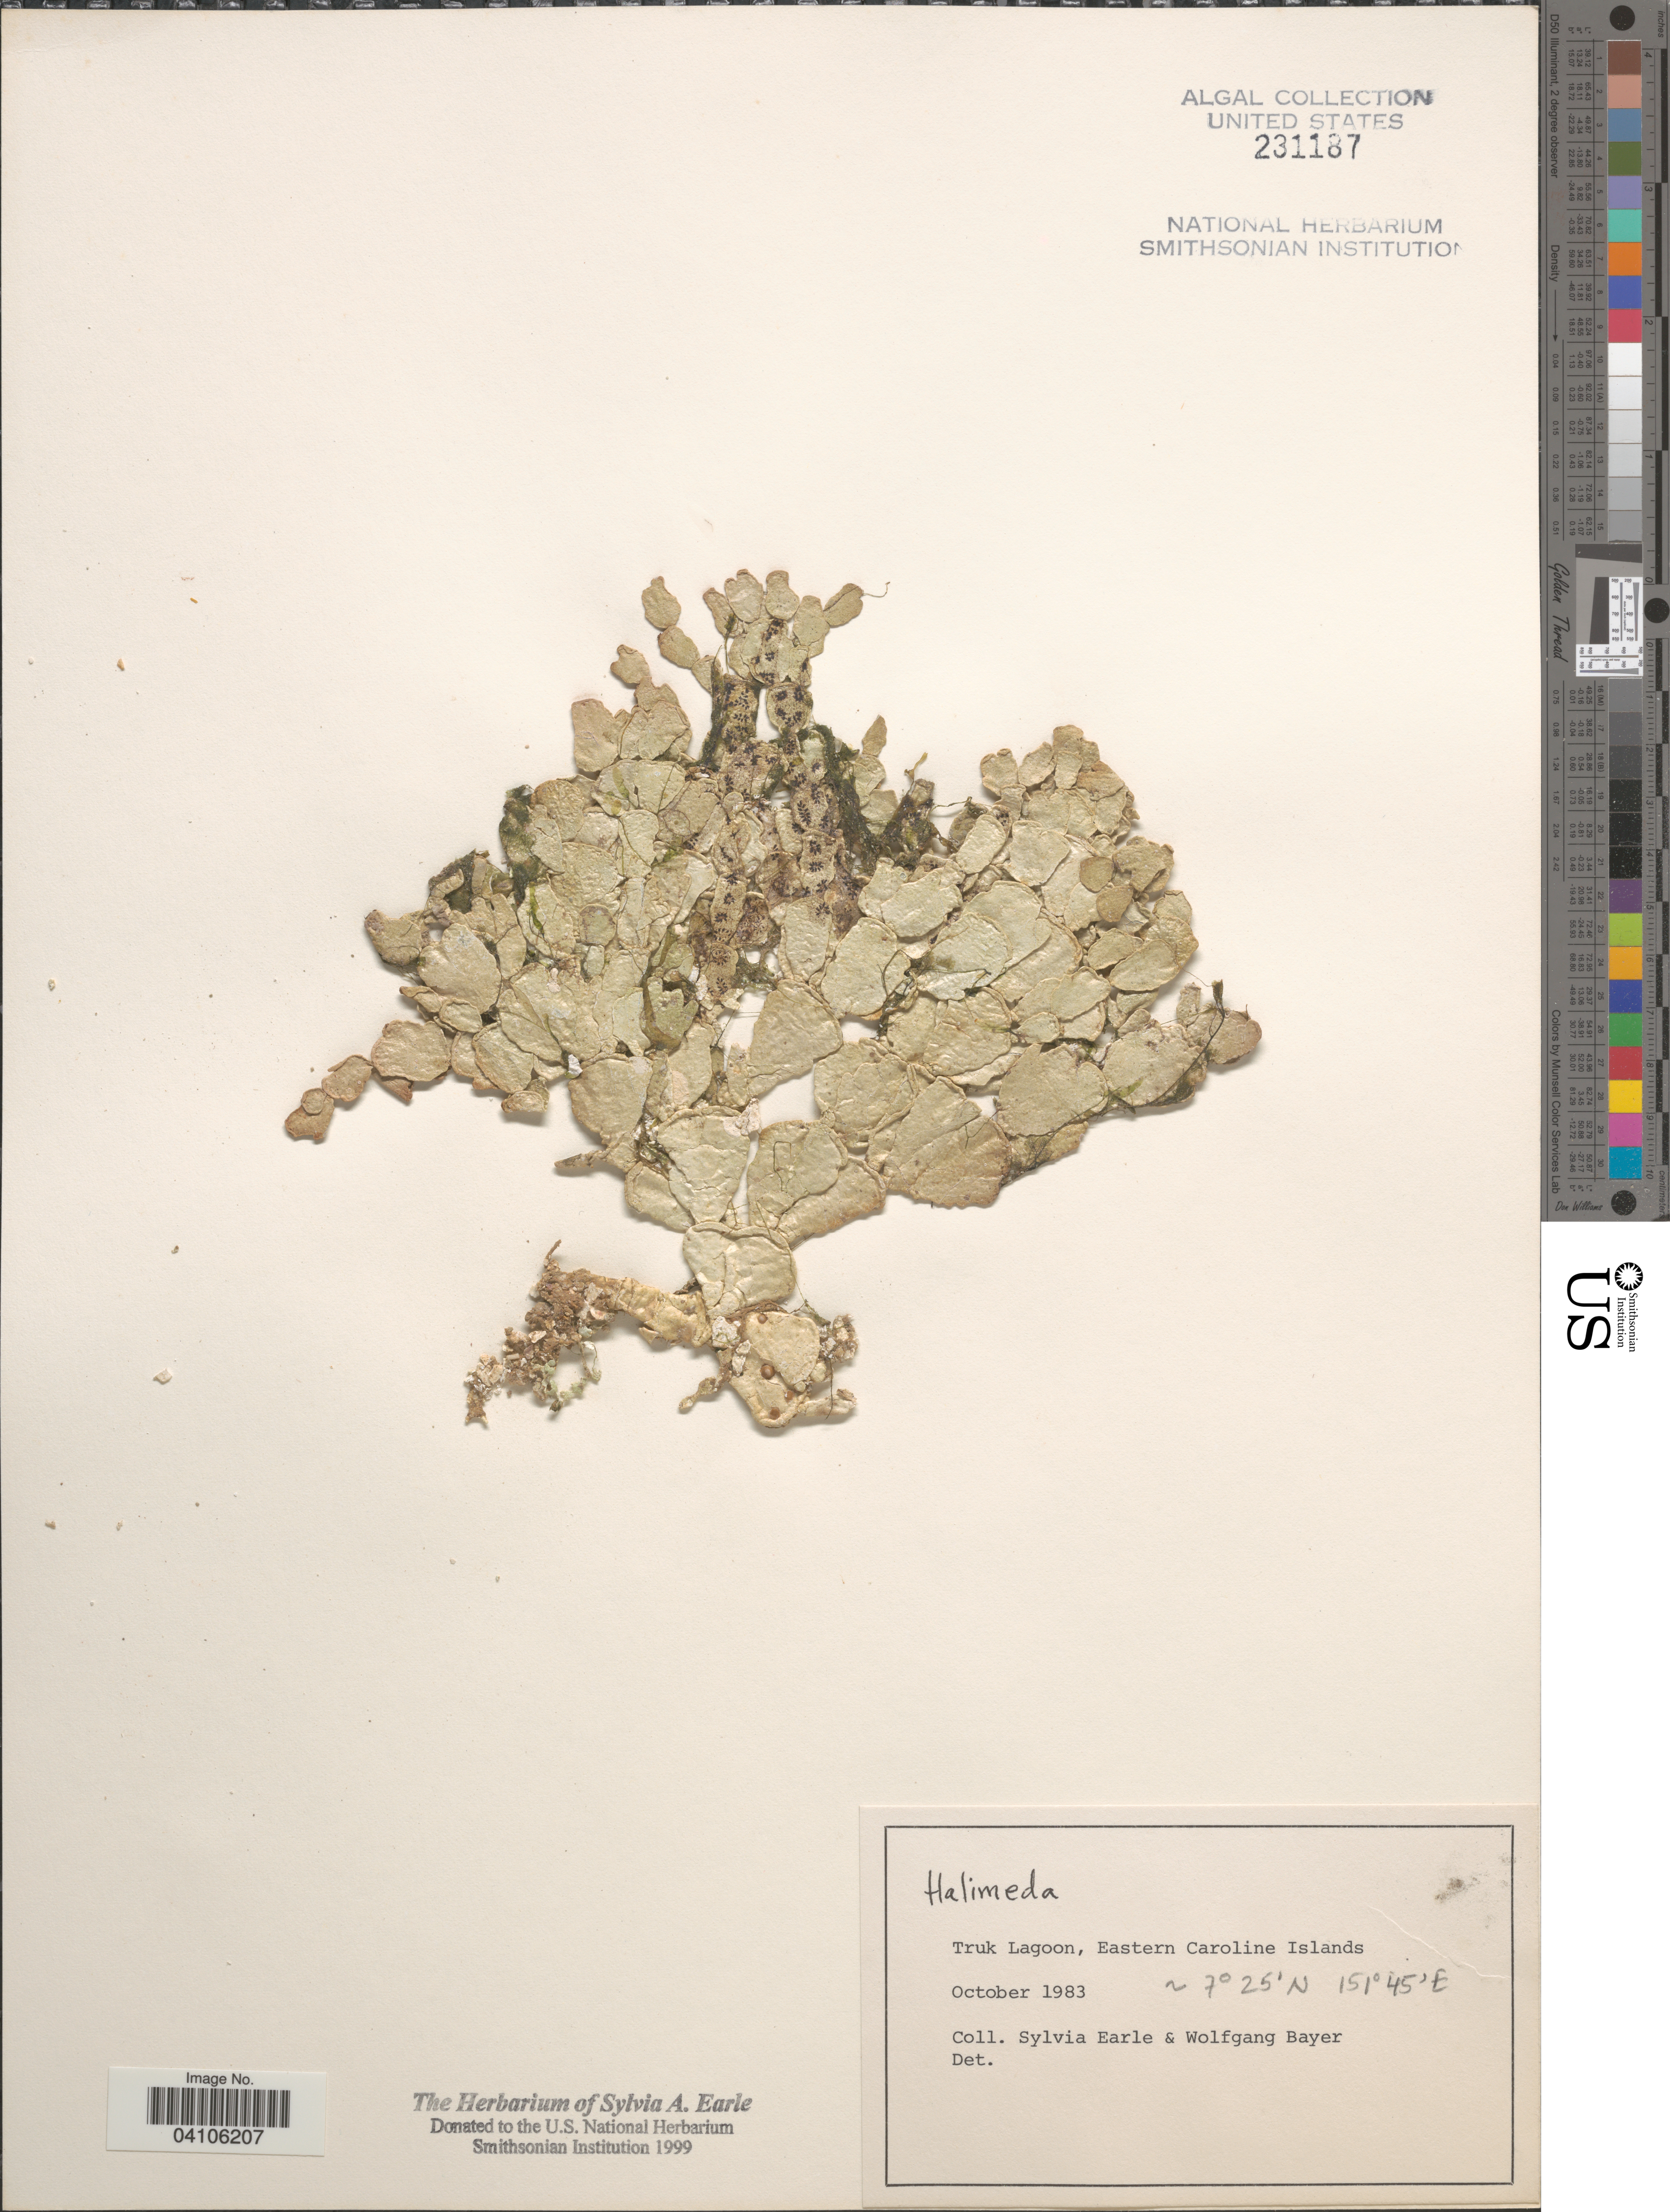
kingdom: Plantae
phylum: Chlorophyta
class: Ulvophyceae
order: Bryopsidales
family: Halimedaceae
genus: Halimeda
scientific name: Halimeda sp.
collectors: S. A. Earle & W. Bayer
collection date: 1983-10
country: Micronesia, Federated States of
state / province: Truk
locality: Truk Lagoon, Eastern Caroline Islands.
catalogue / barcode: US 231187